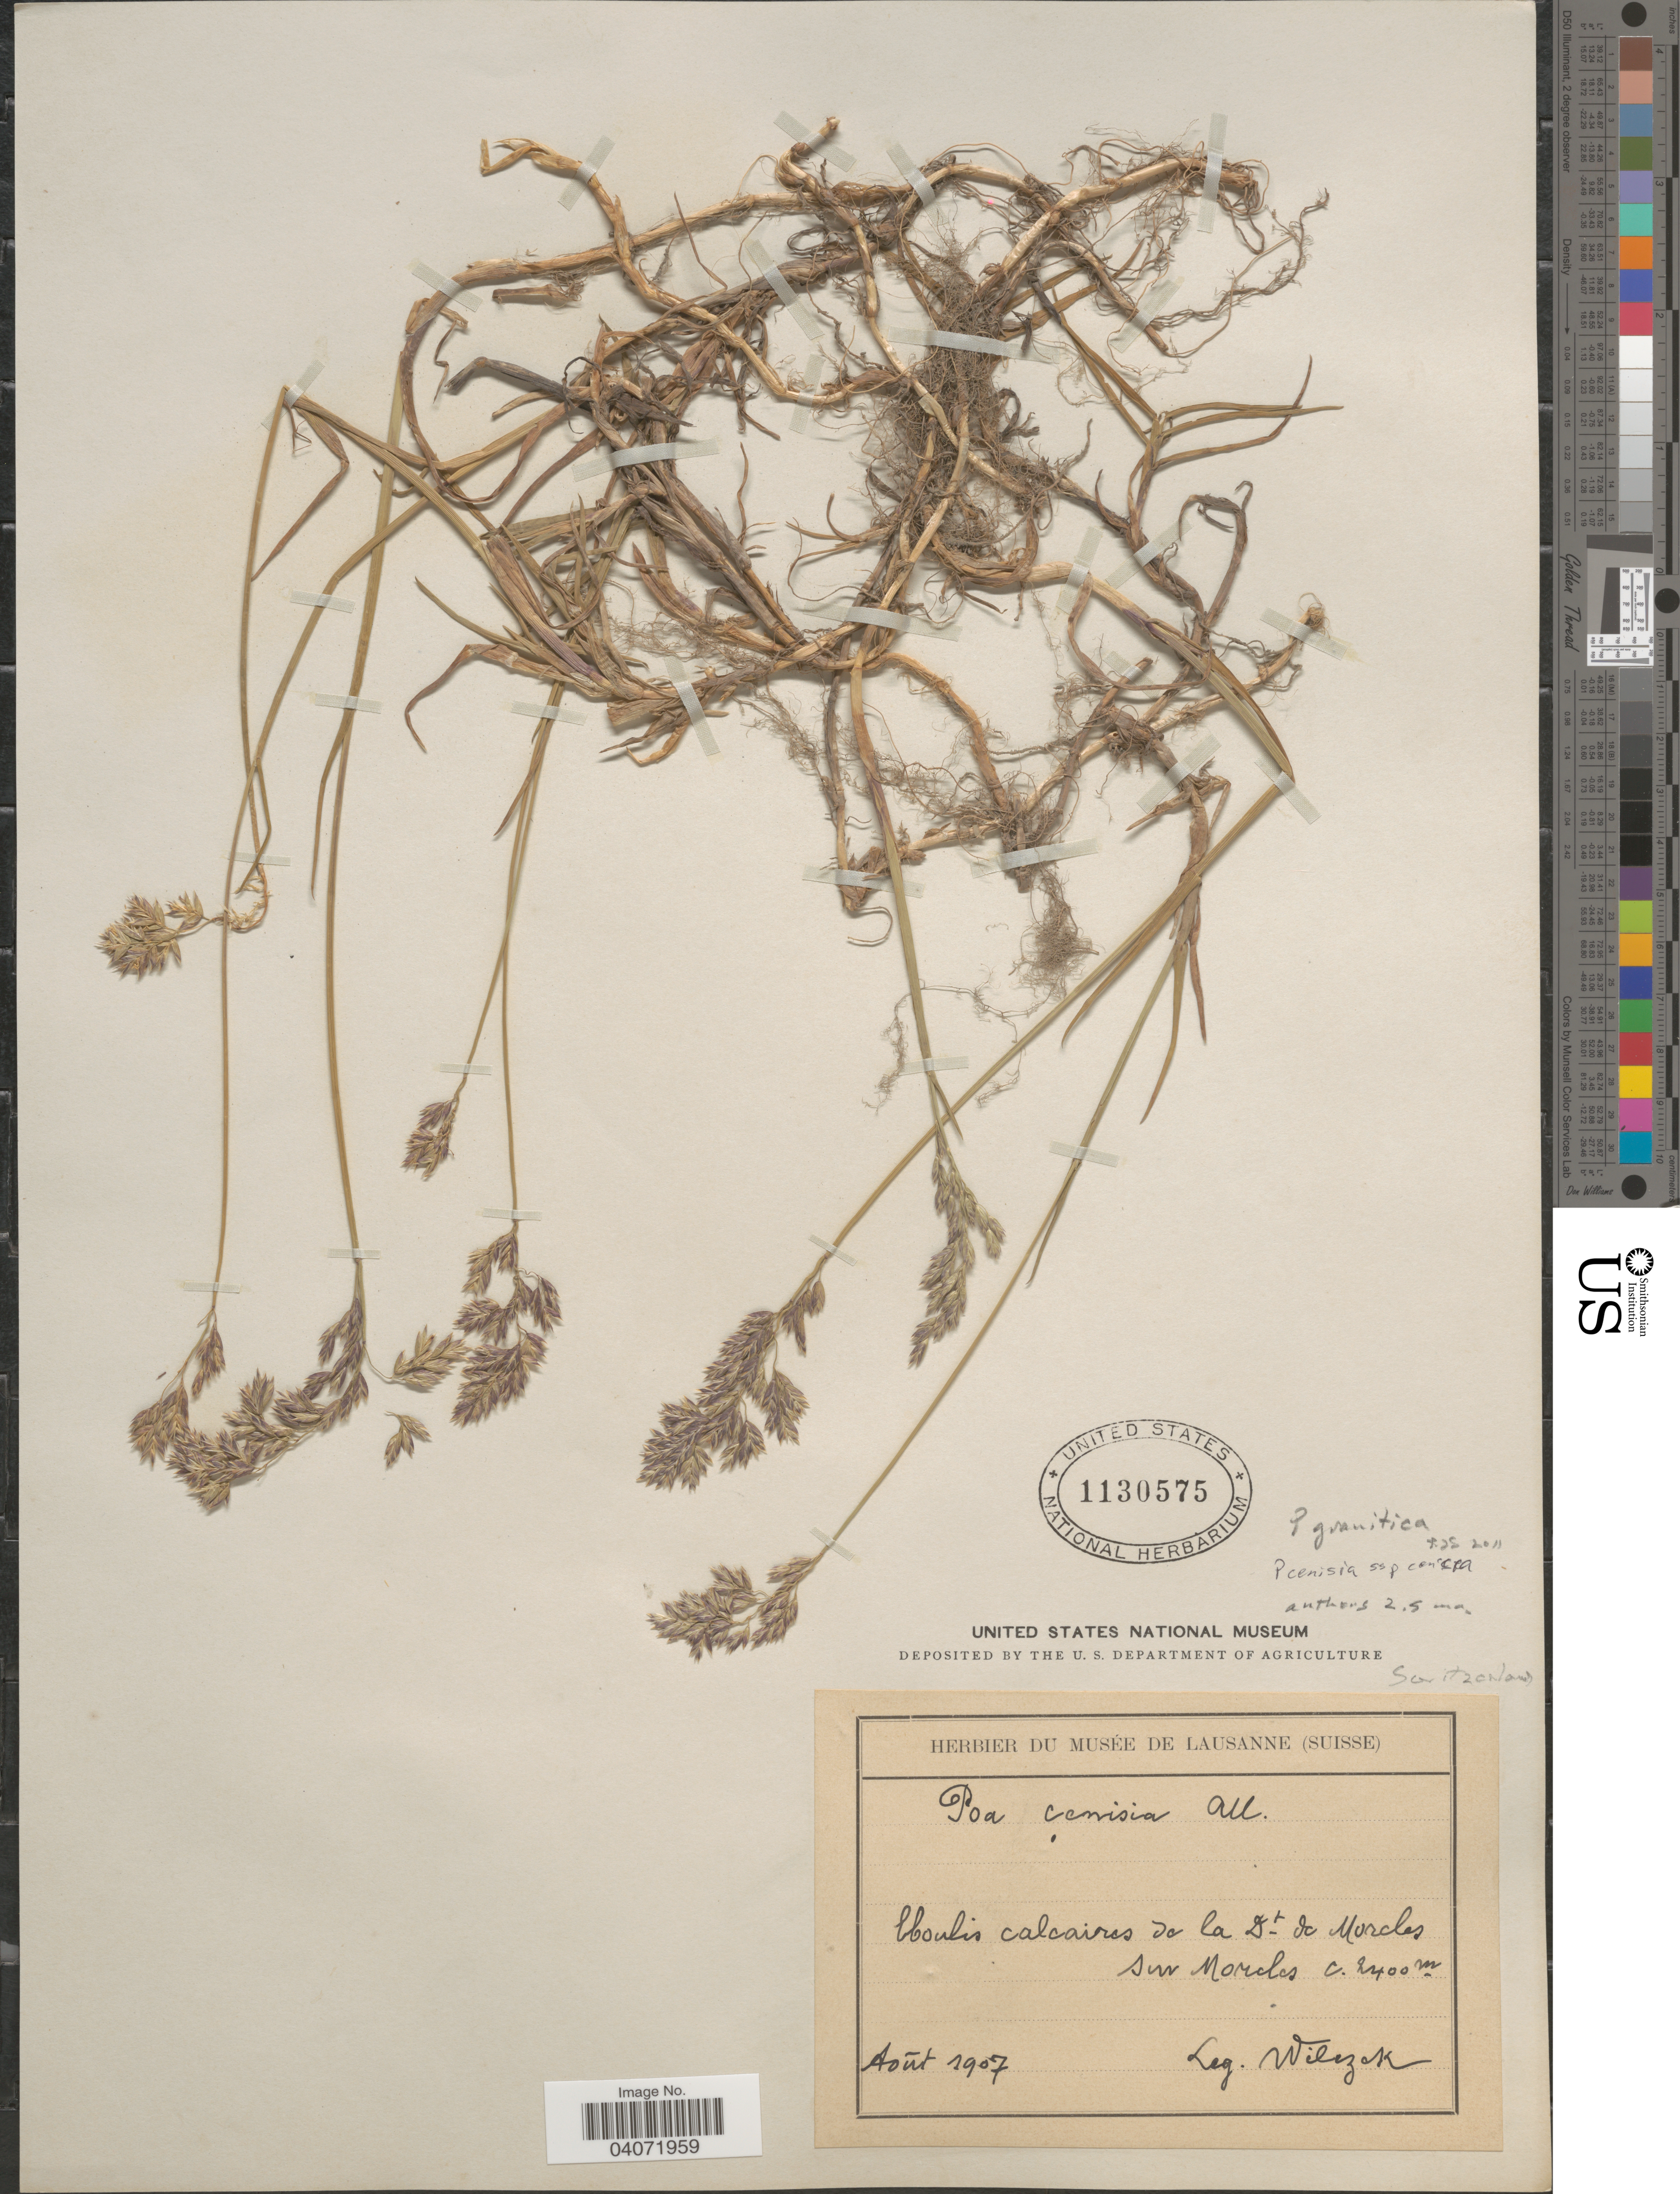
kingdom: Plantae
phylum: Tracheophyta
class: Liliopsida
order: Poales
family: Poaceae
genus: Poa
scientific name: Poa cenisia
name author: All.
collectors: Wilczek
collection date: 1907-08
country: Switzerland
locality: Eboulis calcaires de la Dt. de Moreles sur Moreles.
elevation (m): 2400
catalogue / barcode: US 1130575